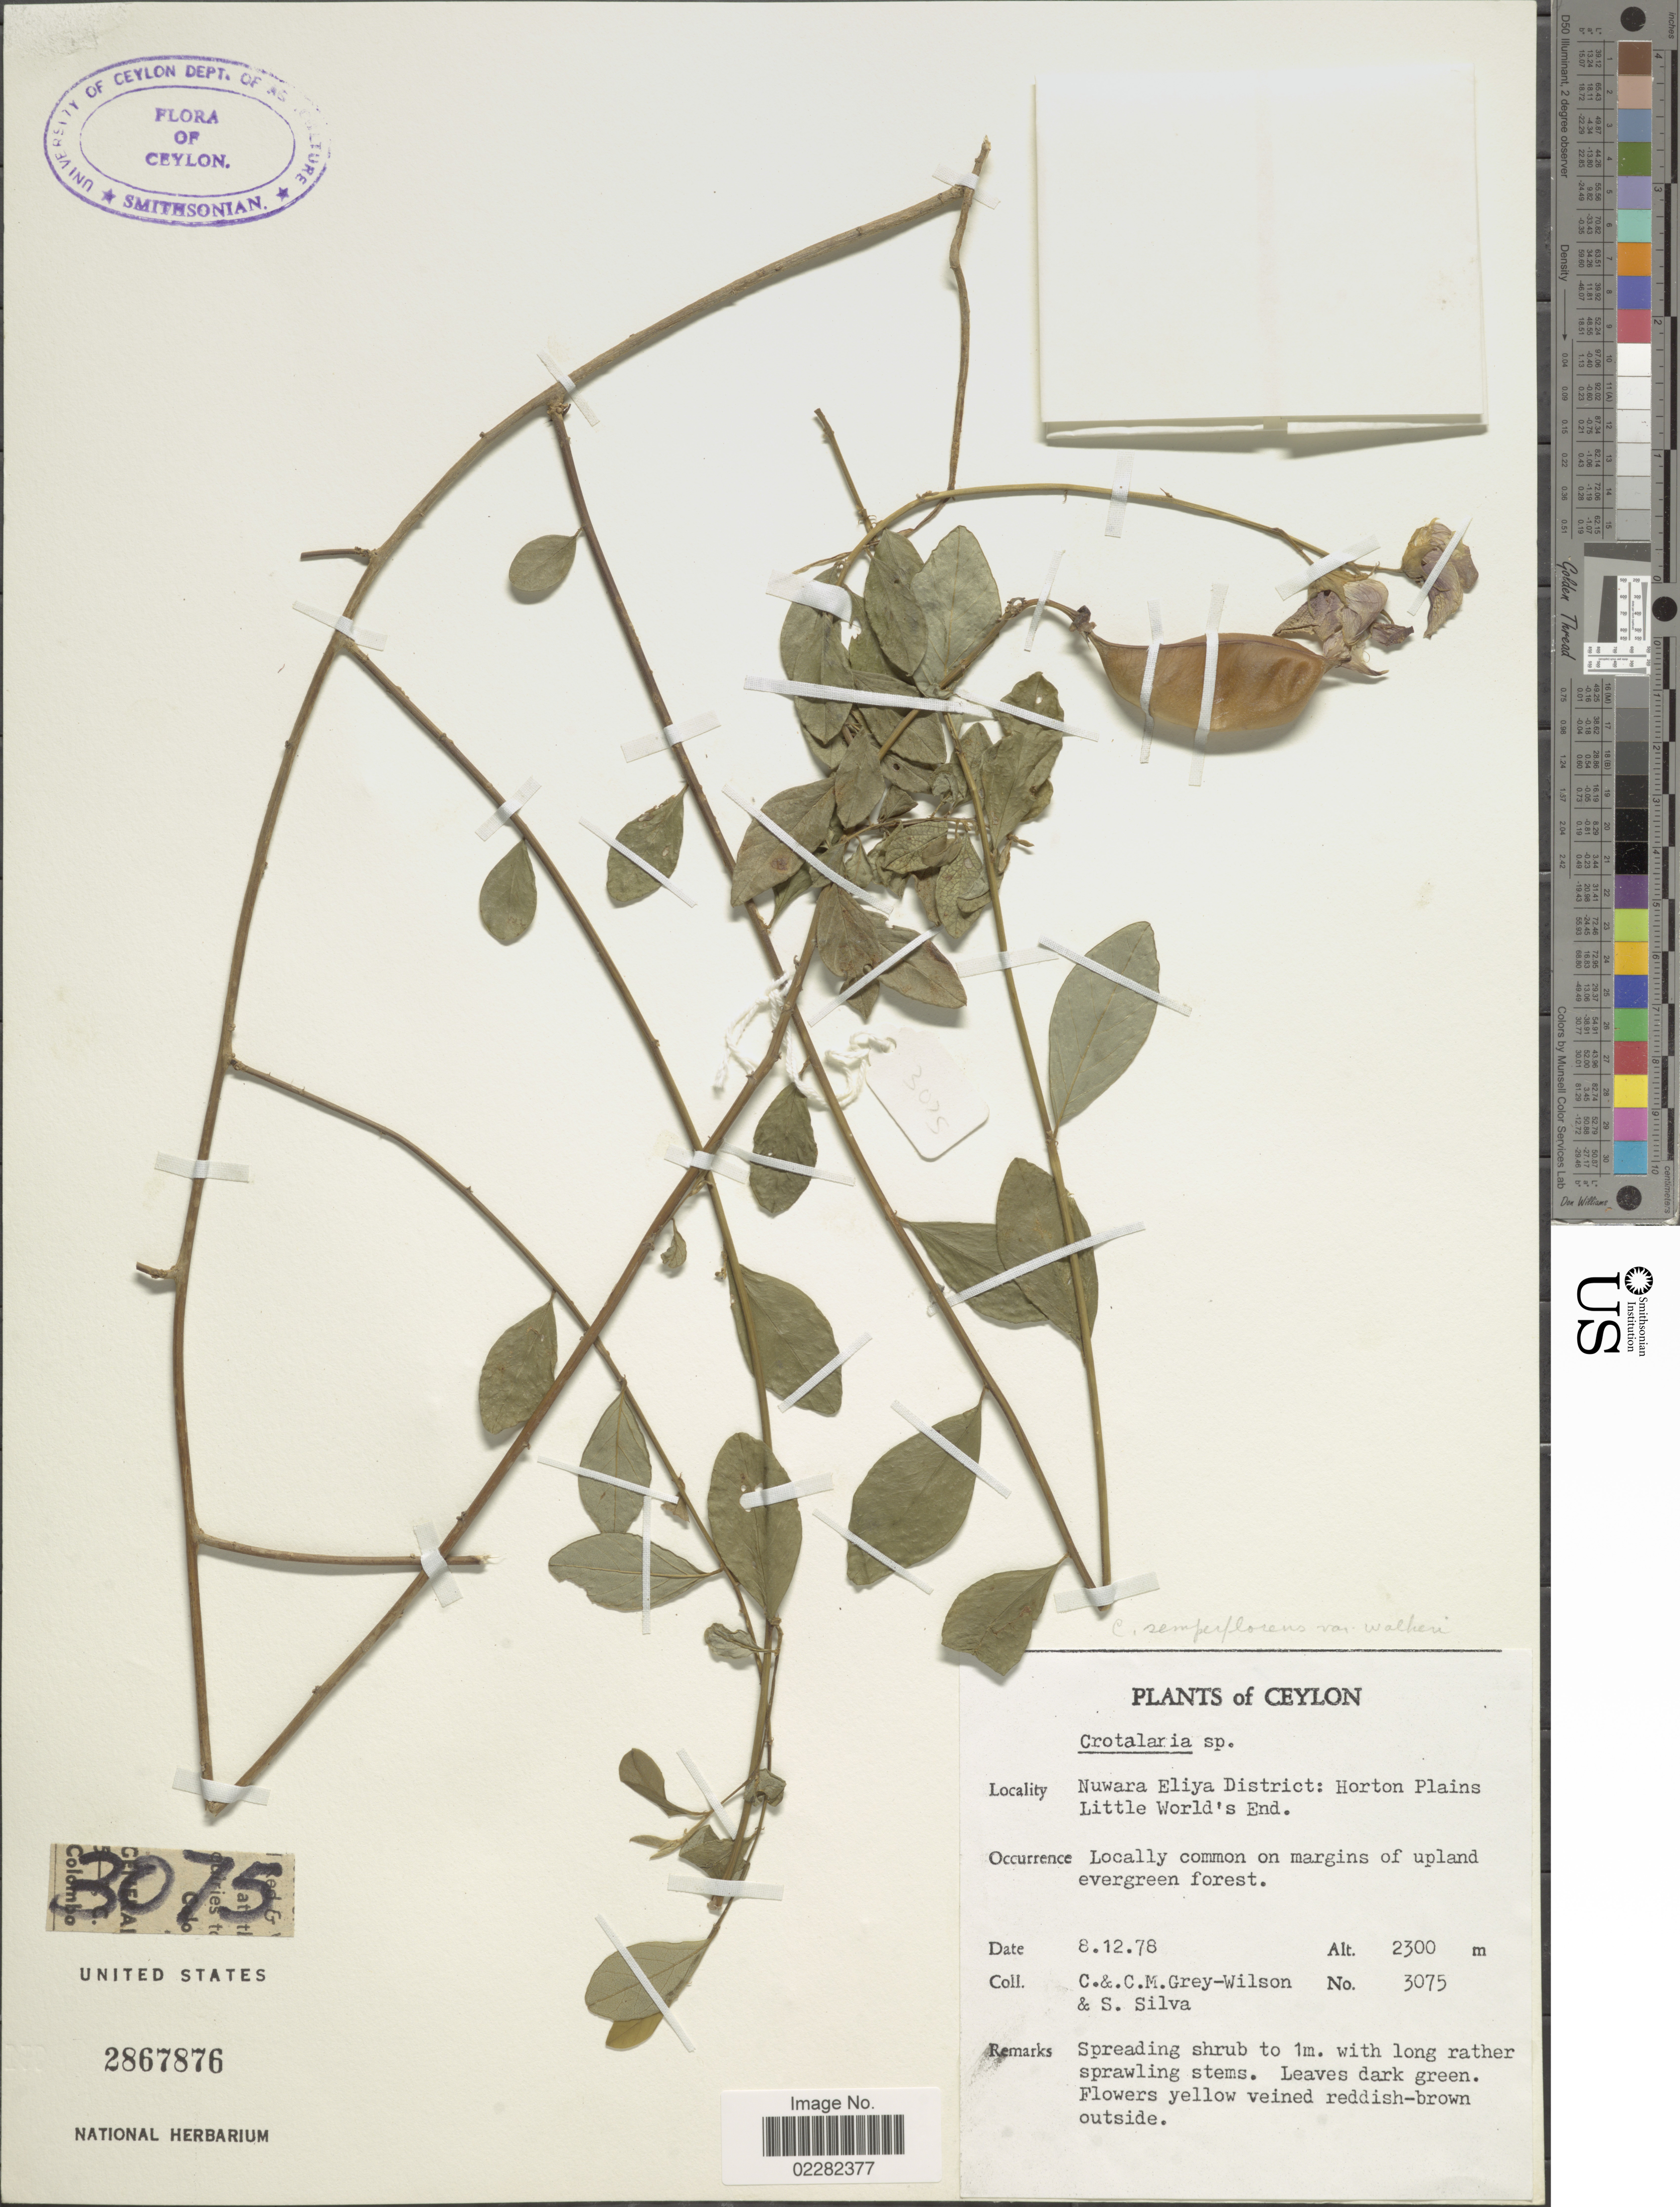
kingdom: Plantae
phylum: Tracheophyta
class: Magnoliopsida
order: Fabales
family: Fabaceae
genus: Crotalaria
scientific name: Crotalaria walkeri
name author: Arn.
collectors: C. Grey-Wilson, C. Grey-Wilson & S. Silva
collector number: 3075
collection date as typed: Transcribed d/m/y: 8/12/78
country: Sri Lanka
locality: Ceylon, Nuwara Eliya District: Horton Plains Little World's End.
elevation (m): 2300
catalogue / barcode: US 2867876